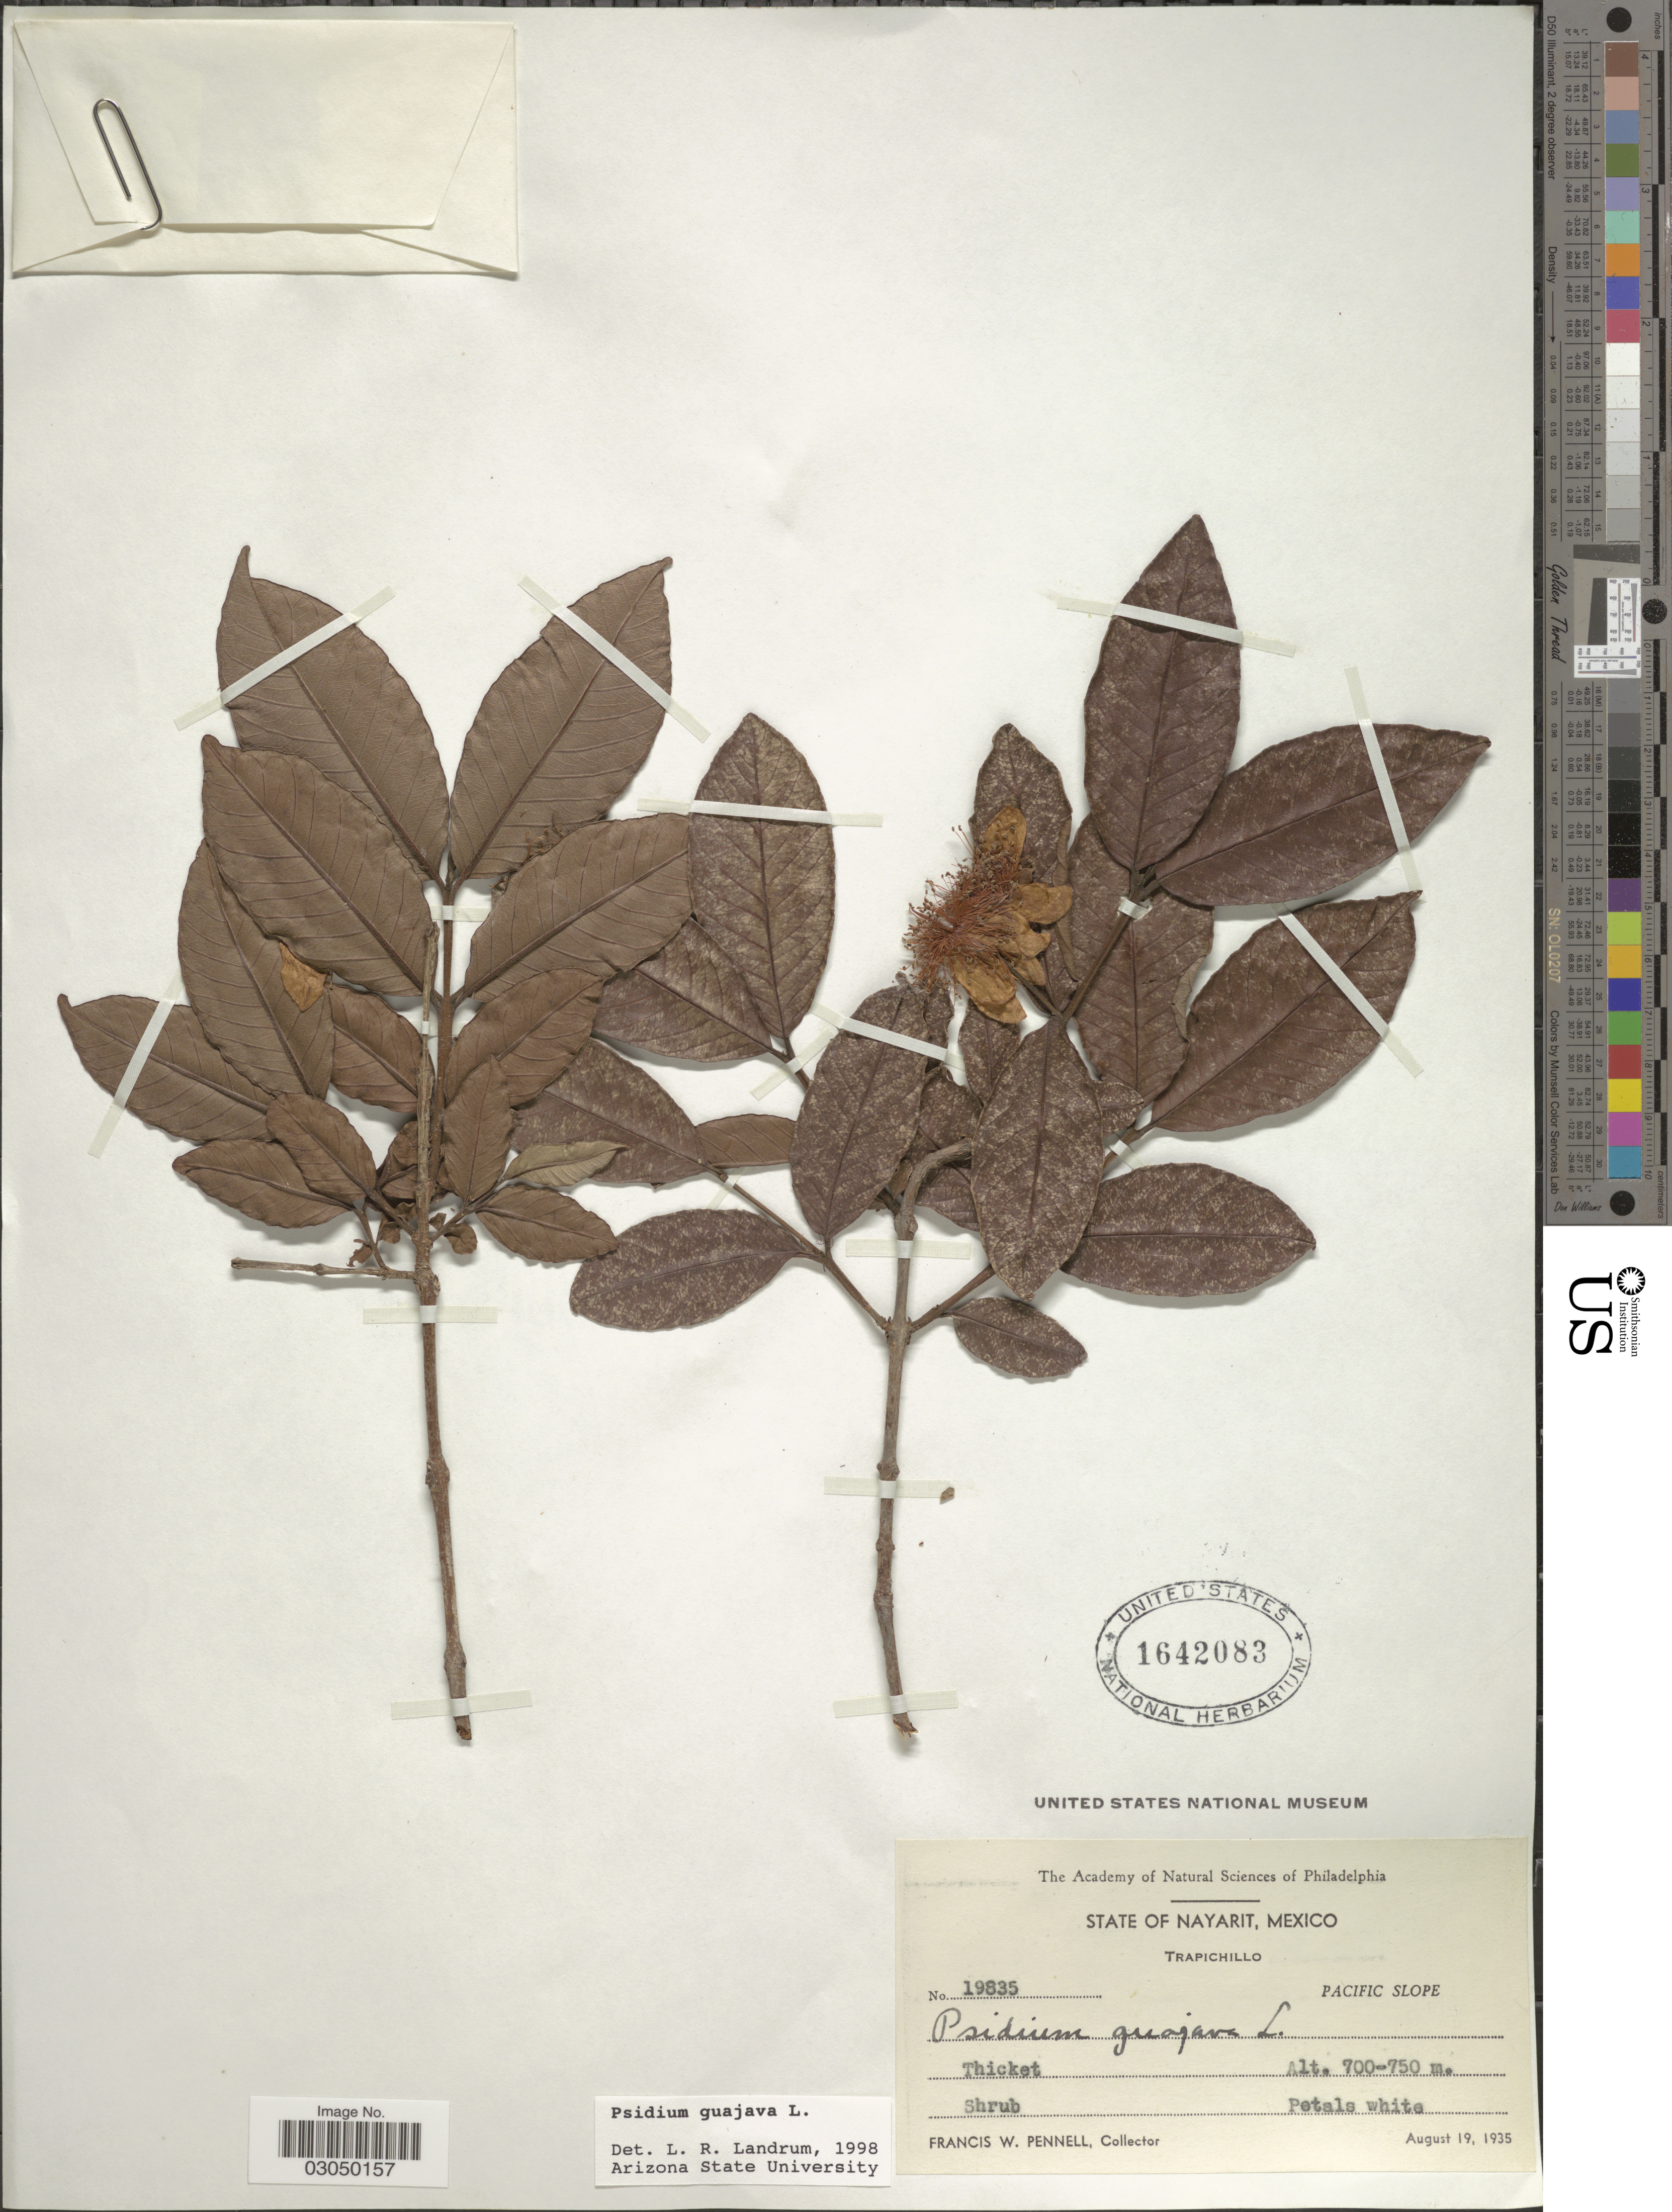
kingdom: Plantae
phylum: Tracheophyta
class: Magnoliopsida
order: Myrtales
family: Myrtaceae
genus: Psidium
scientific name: Psidium guajava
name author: L.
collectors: F. W. Pennell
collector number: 19835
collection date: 1935-08-19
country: Mexico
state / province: Nayarit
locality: Trapichillo. Pacific slope.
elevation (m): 700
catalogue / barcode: US 1642083